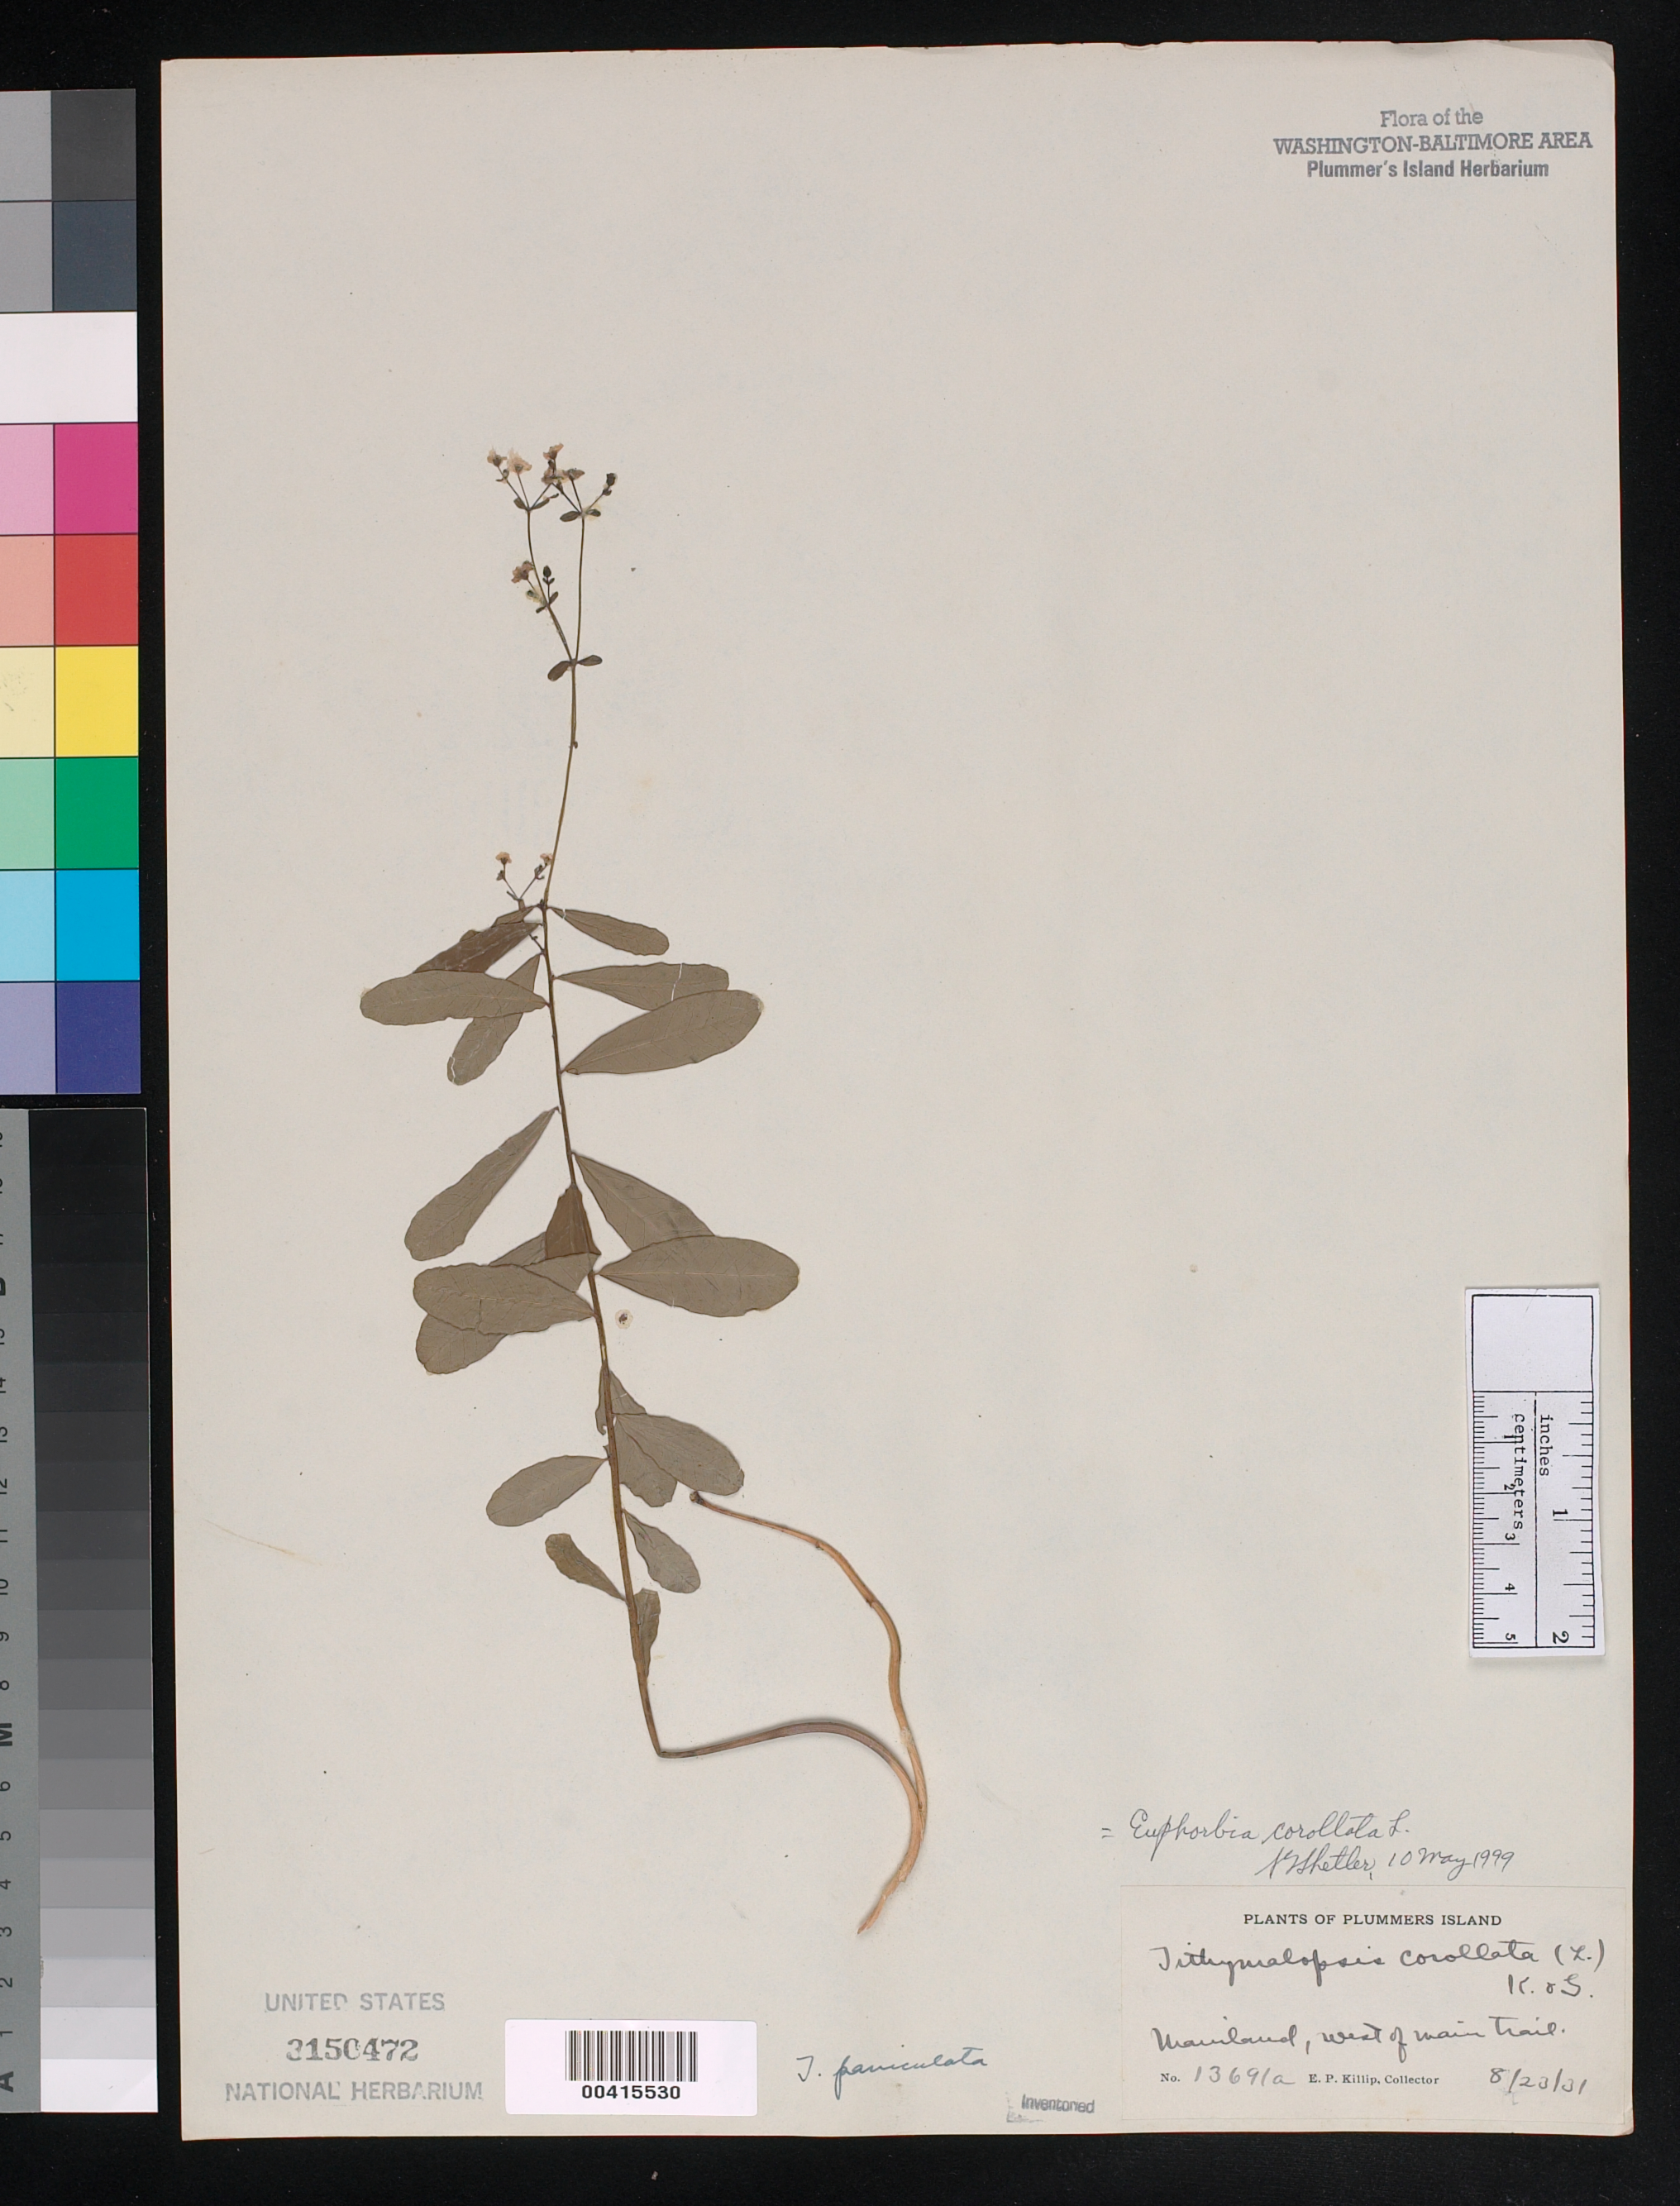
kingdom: Plantae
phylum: Tracheophyta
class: Magnoliopsida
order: Malpighiales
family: Euphorbiaceae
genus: Euphorbia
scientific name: Euphorbia corollata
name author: L.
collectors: E. P. Killip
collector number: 13691A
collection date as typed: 23 Aug 1931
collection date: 1931-08-23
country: United States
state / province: Maryland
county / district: Montgomery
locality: Plummer's Island; Mainland, west of Main Trail C. & O. Canal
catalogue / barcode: US 3150472